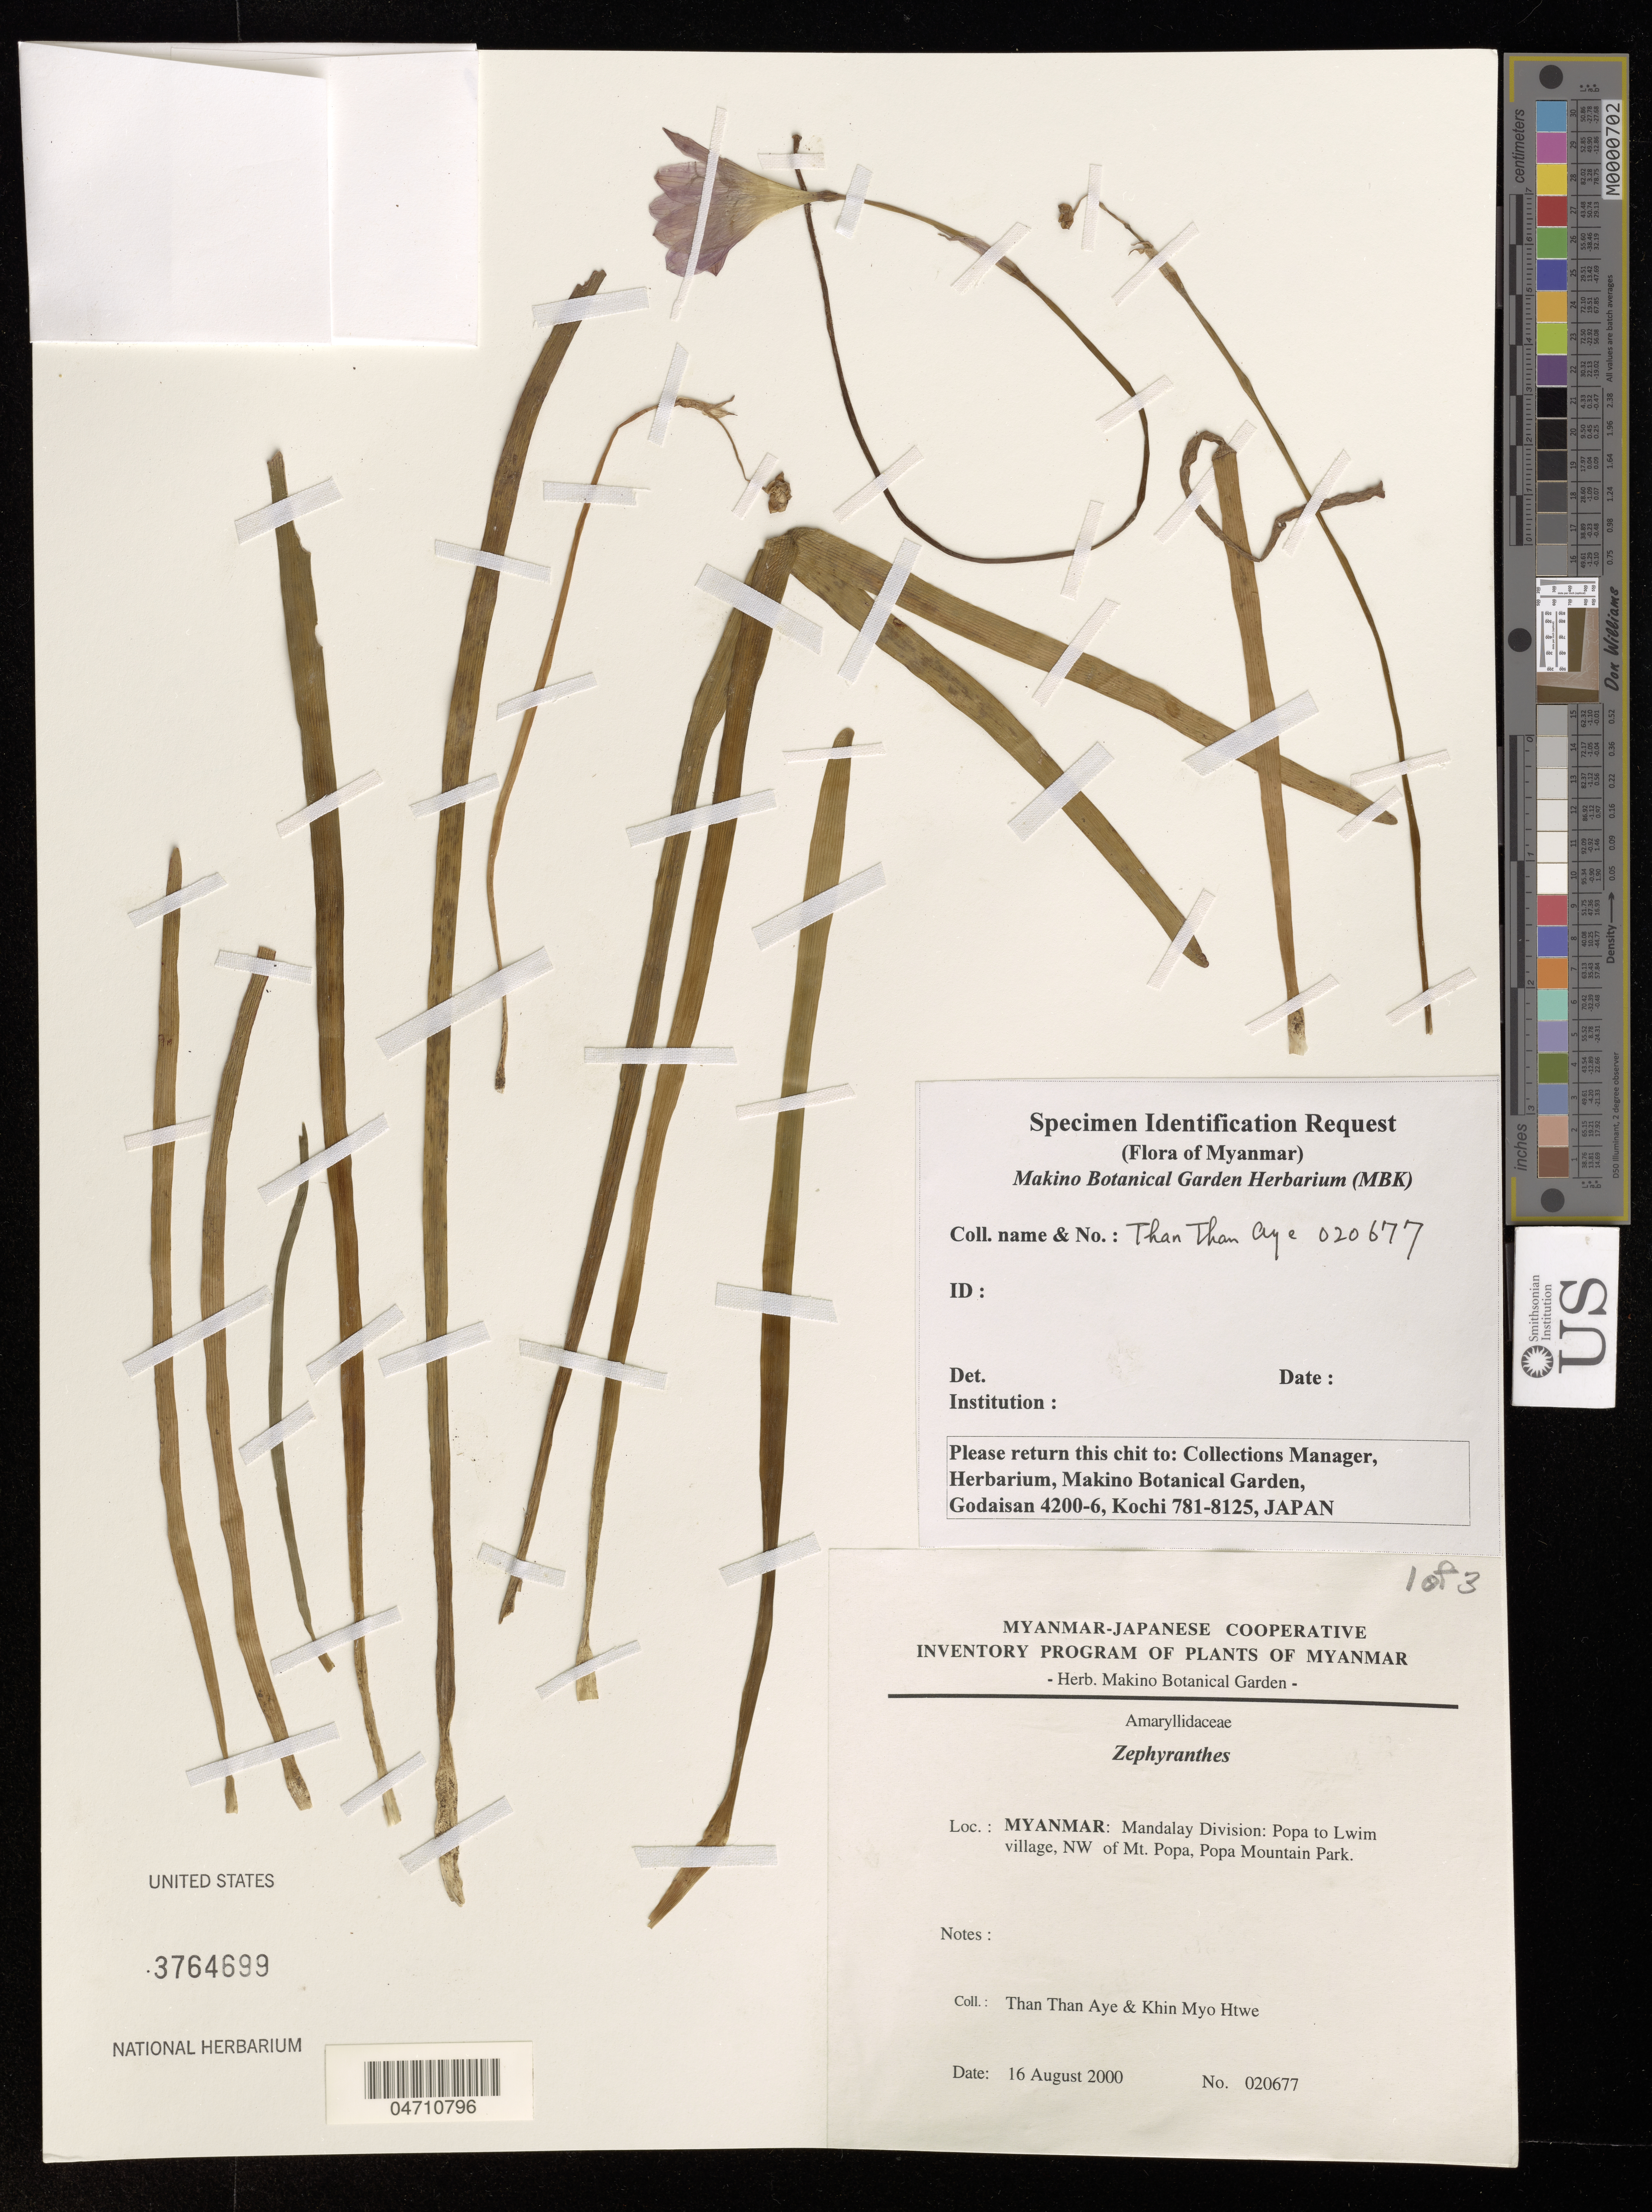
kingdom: Plantae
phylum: Tracheophyta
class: Liliopsida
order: Asparagales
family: Amaryllidaceae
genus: Zephyranthes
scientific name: Zephyranthes sp.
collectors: T. Aye & K. Htwe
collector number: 020677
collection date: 2000-08-16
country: Myanmar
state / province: Mandalay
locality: Mandalay Division: Popa to Lwim village, NW of Mt. Popa, Popa Mountain Park.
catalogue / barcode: US 3764699